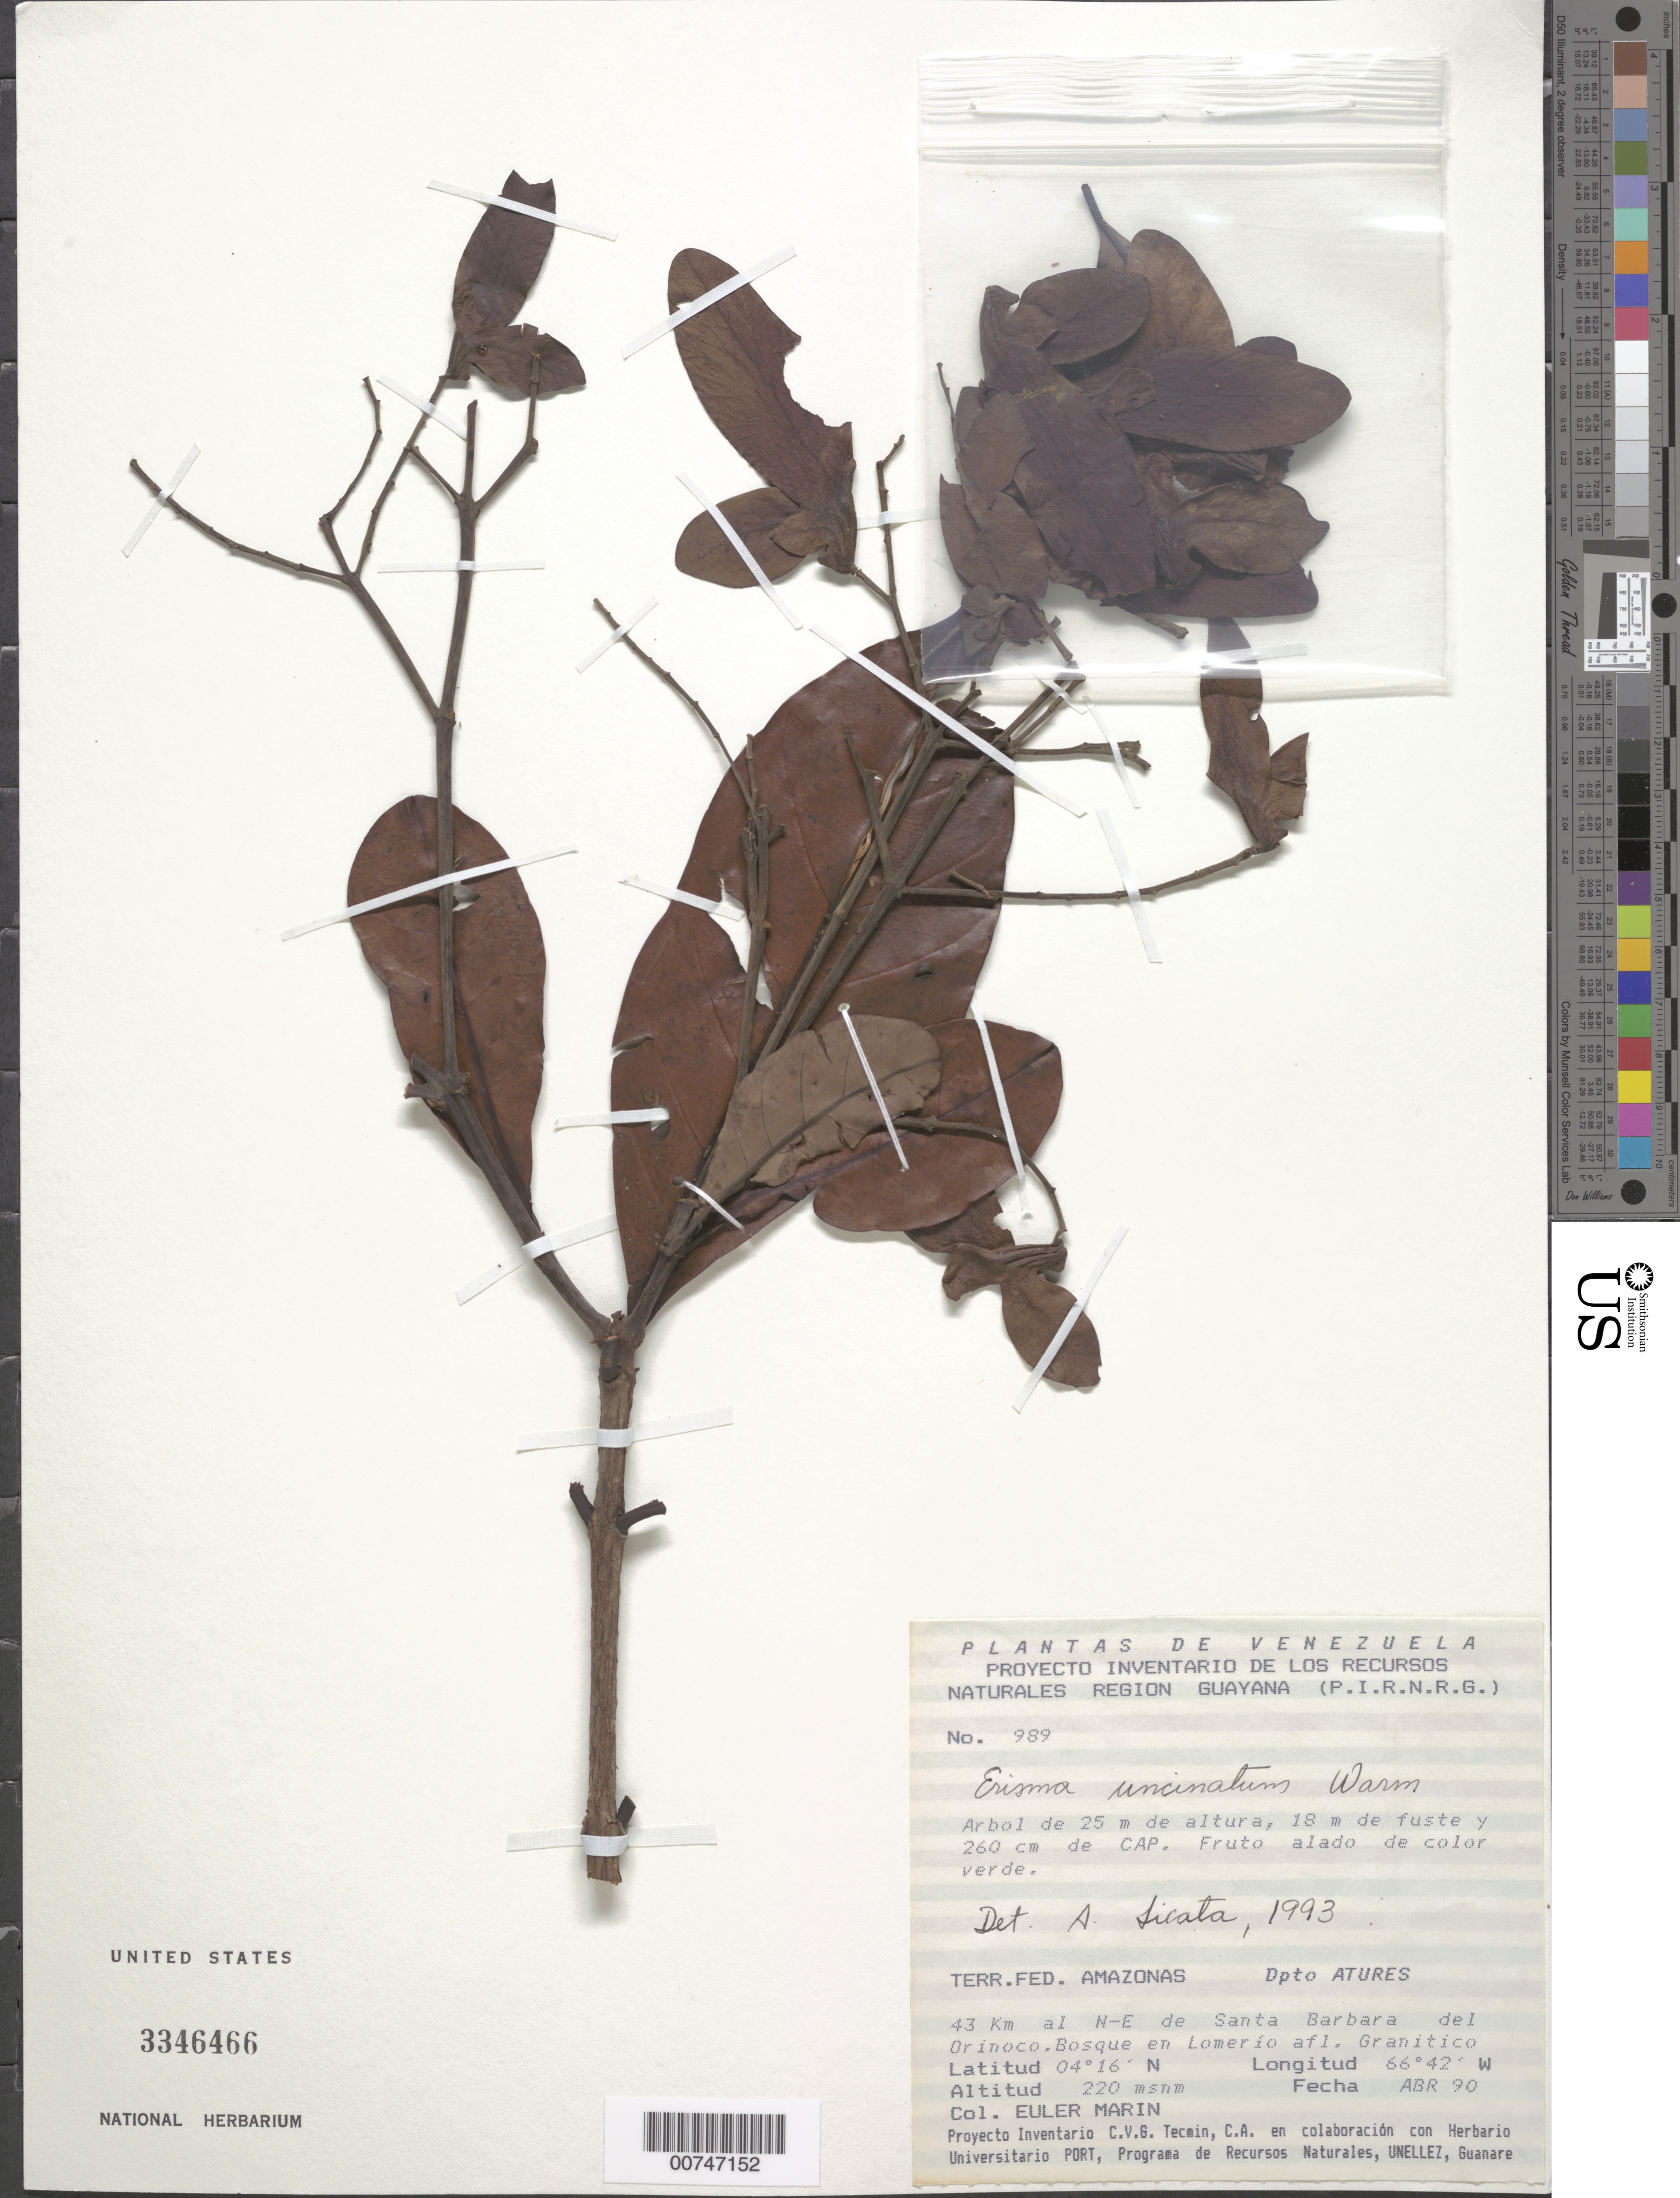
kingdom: Plantae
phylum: Tracheophyta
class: Magnoliopsida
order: Myrtales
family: Vochysiaceae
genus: Erisma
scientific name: Erisma uncinatum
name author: Warm.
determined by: Licata, A., (PORT), Univ. Nac. Exp. de los Llanos Ezequiel Zamora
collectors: E. Marin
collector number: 989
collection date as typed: Apr-90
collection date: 1990-04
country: Venezuela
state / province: Amazonas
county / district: Atures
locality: Santa Barbara del Orinoco, 43 km al NE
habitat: Forest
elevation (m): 220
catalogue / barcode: US 3346466